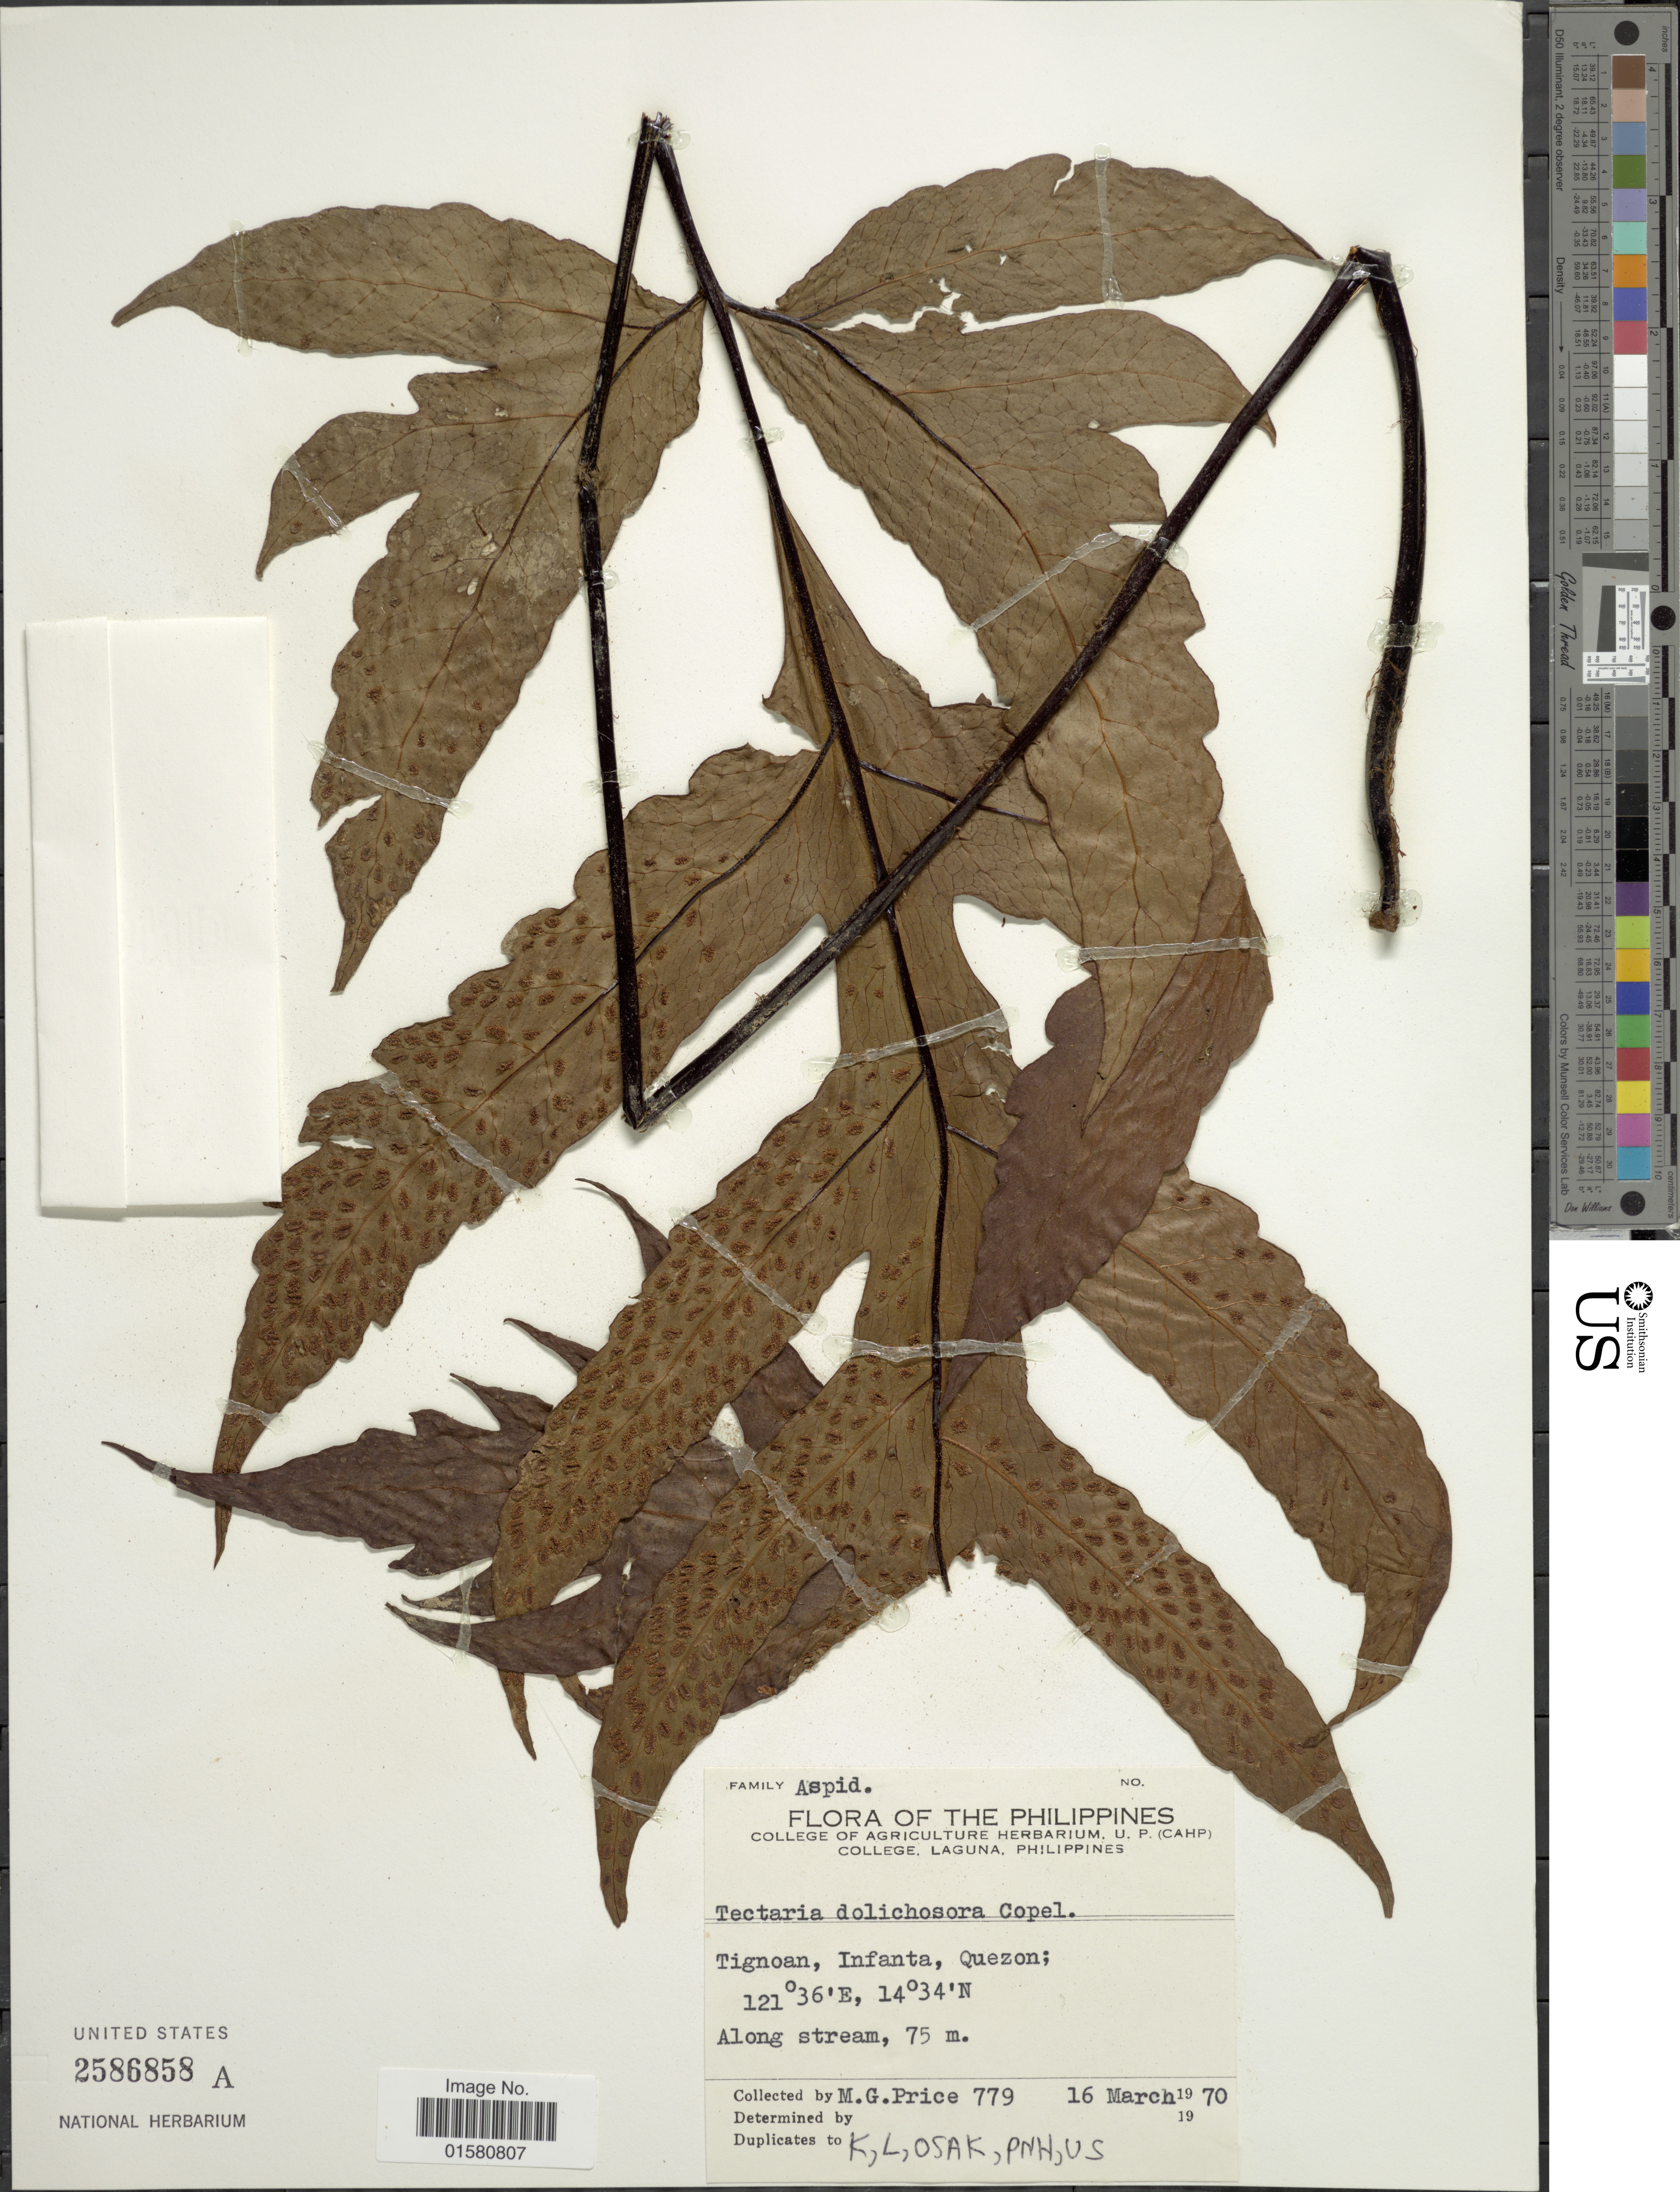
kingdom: Plantae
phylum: Tracheophyta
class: Polypodiopsida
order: Polypodiales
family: Tectariaceae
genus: Tectaria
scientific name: Tectaria dolichosora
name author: Copel.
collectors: M. G. Price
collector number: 779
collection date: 1970-03-16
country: Philippines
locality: Tigoan, Infanta, Quezon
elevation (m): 75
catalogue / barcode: US 2586858A